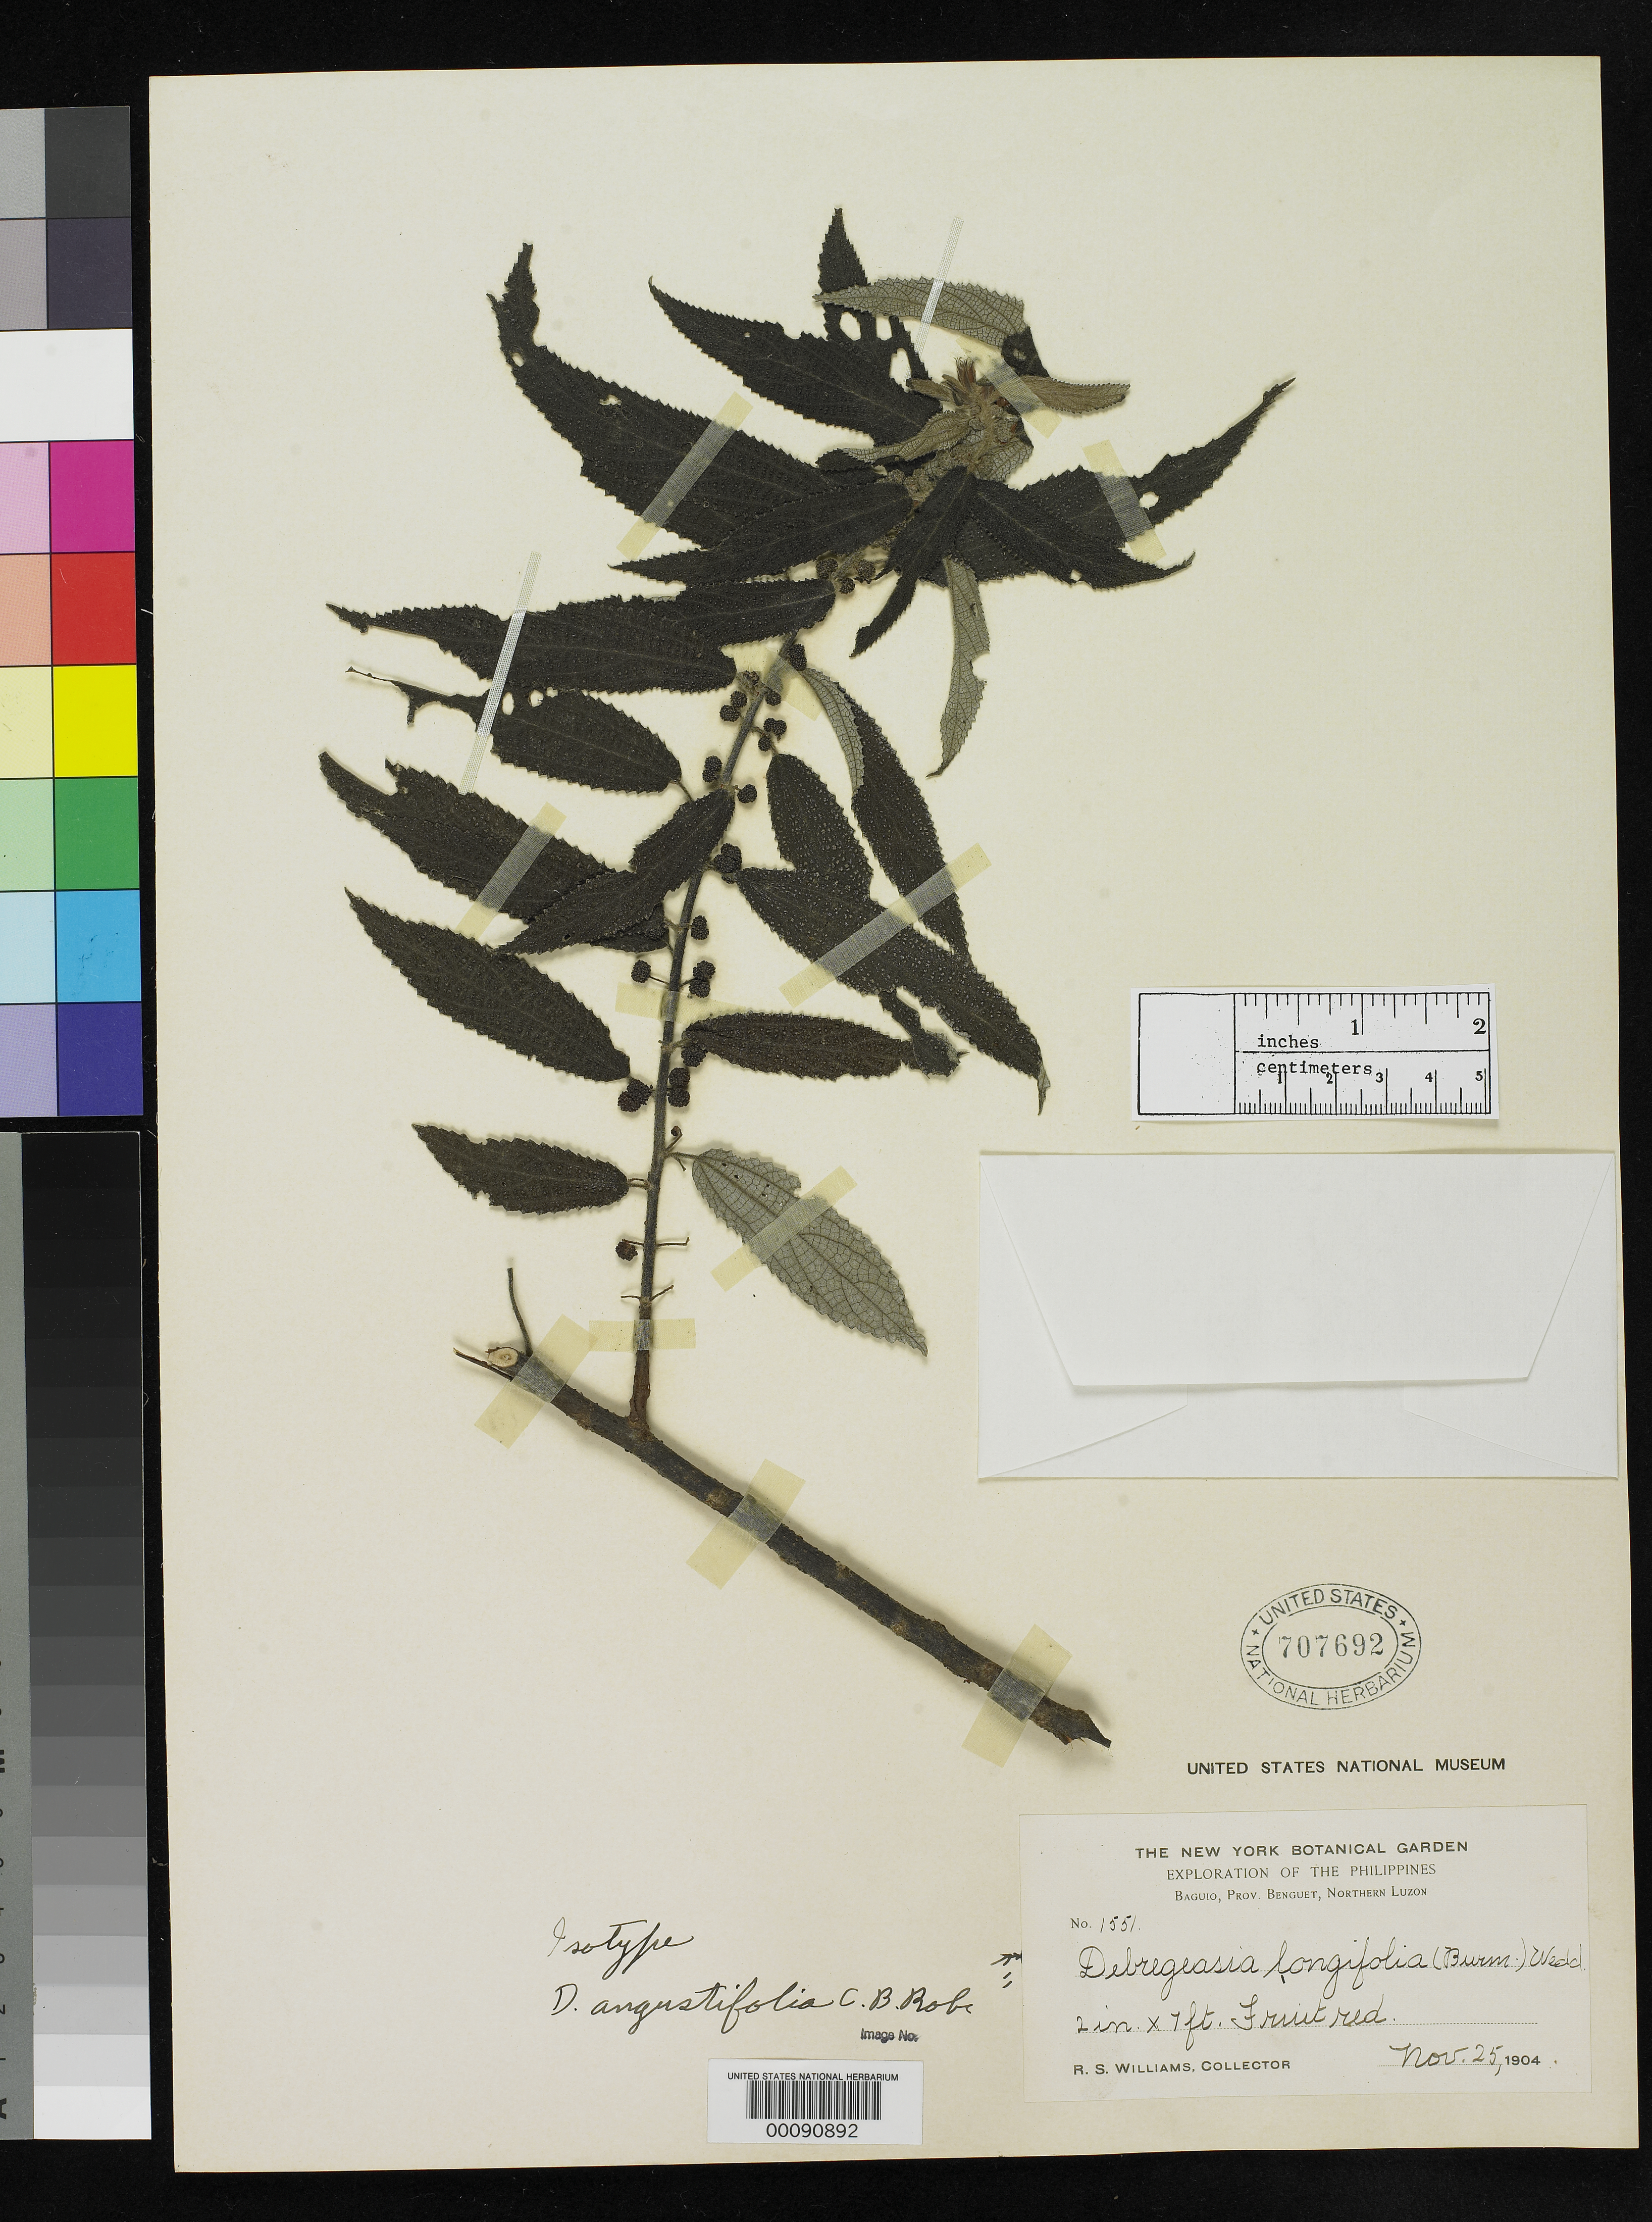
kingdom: Plantae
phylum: Tracheophyta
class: Magnoliopsida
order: Rosales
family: Urticaceae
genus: Debregeasia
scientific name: Debregeasia angustifolia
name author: C.B. Rob.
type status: Isotype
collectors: R. S. Williams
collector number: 1551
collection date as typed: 25 Nov 1904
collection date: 1904-11-25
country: Philippines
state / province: Cordillera (Administrative Region)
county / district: Benguet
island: Luzon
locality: Baguio.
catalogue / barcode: US 707692